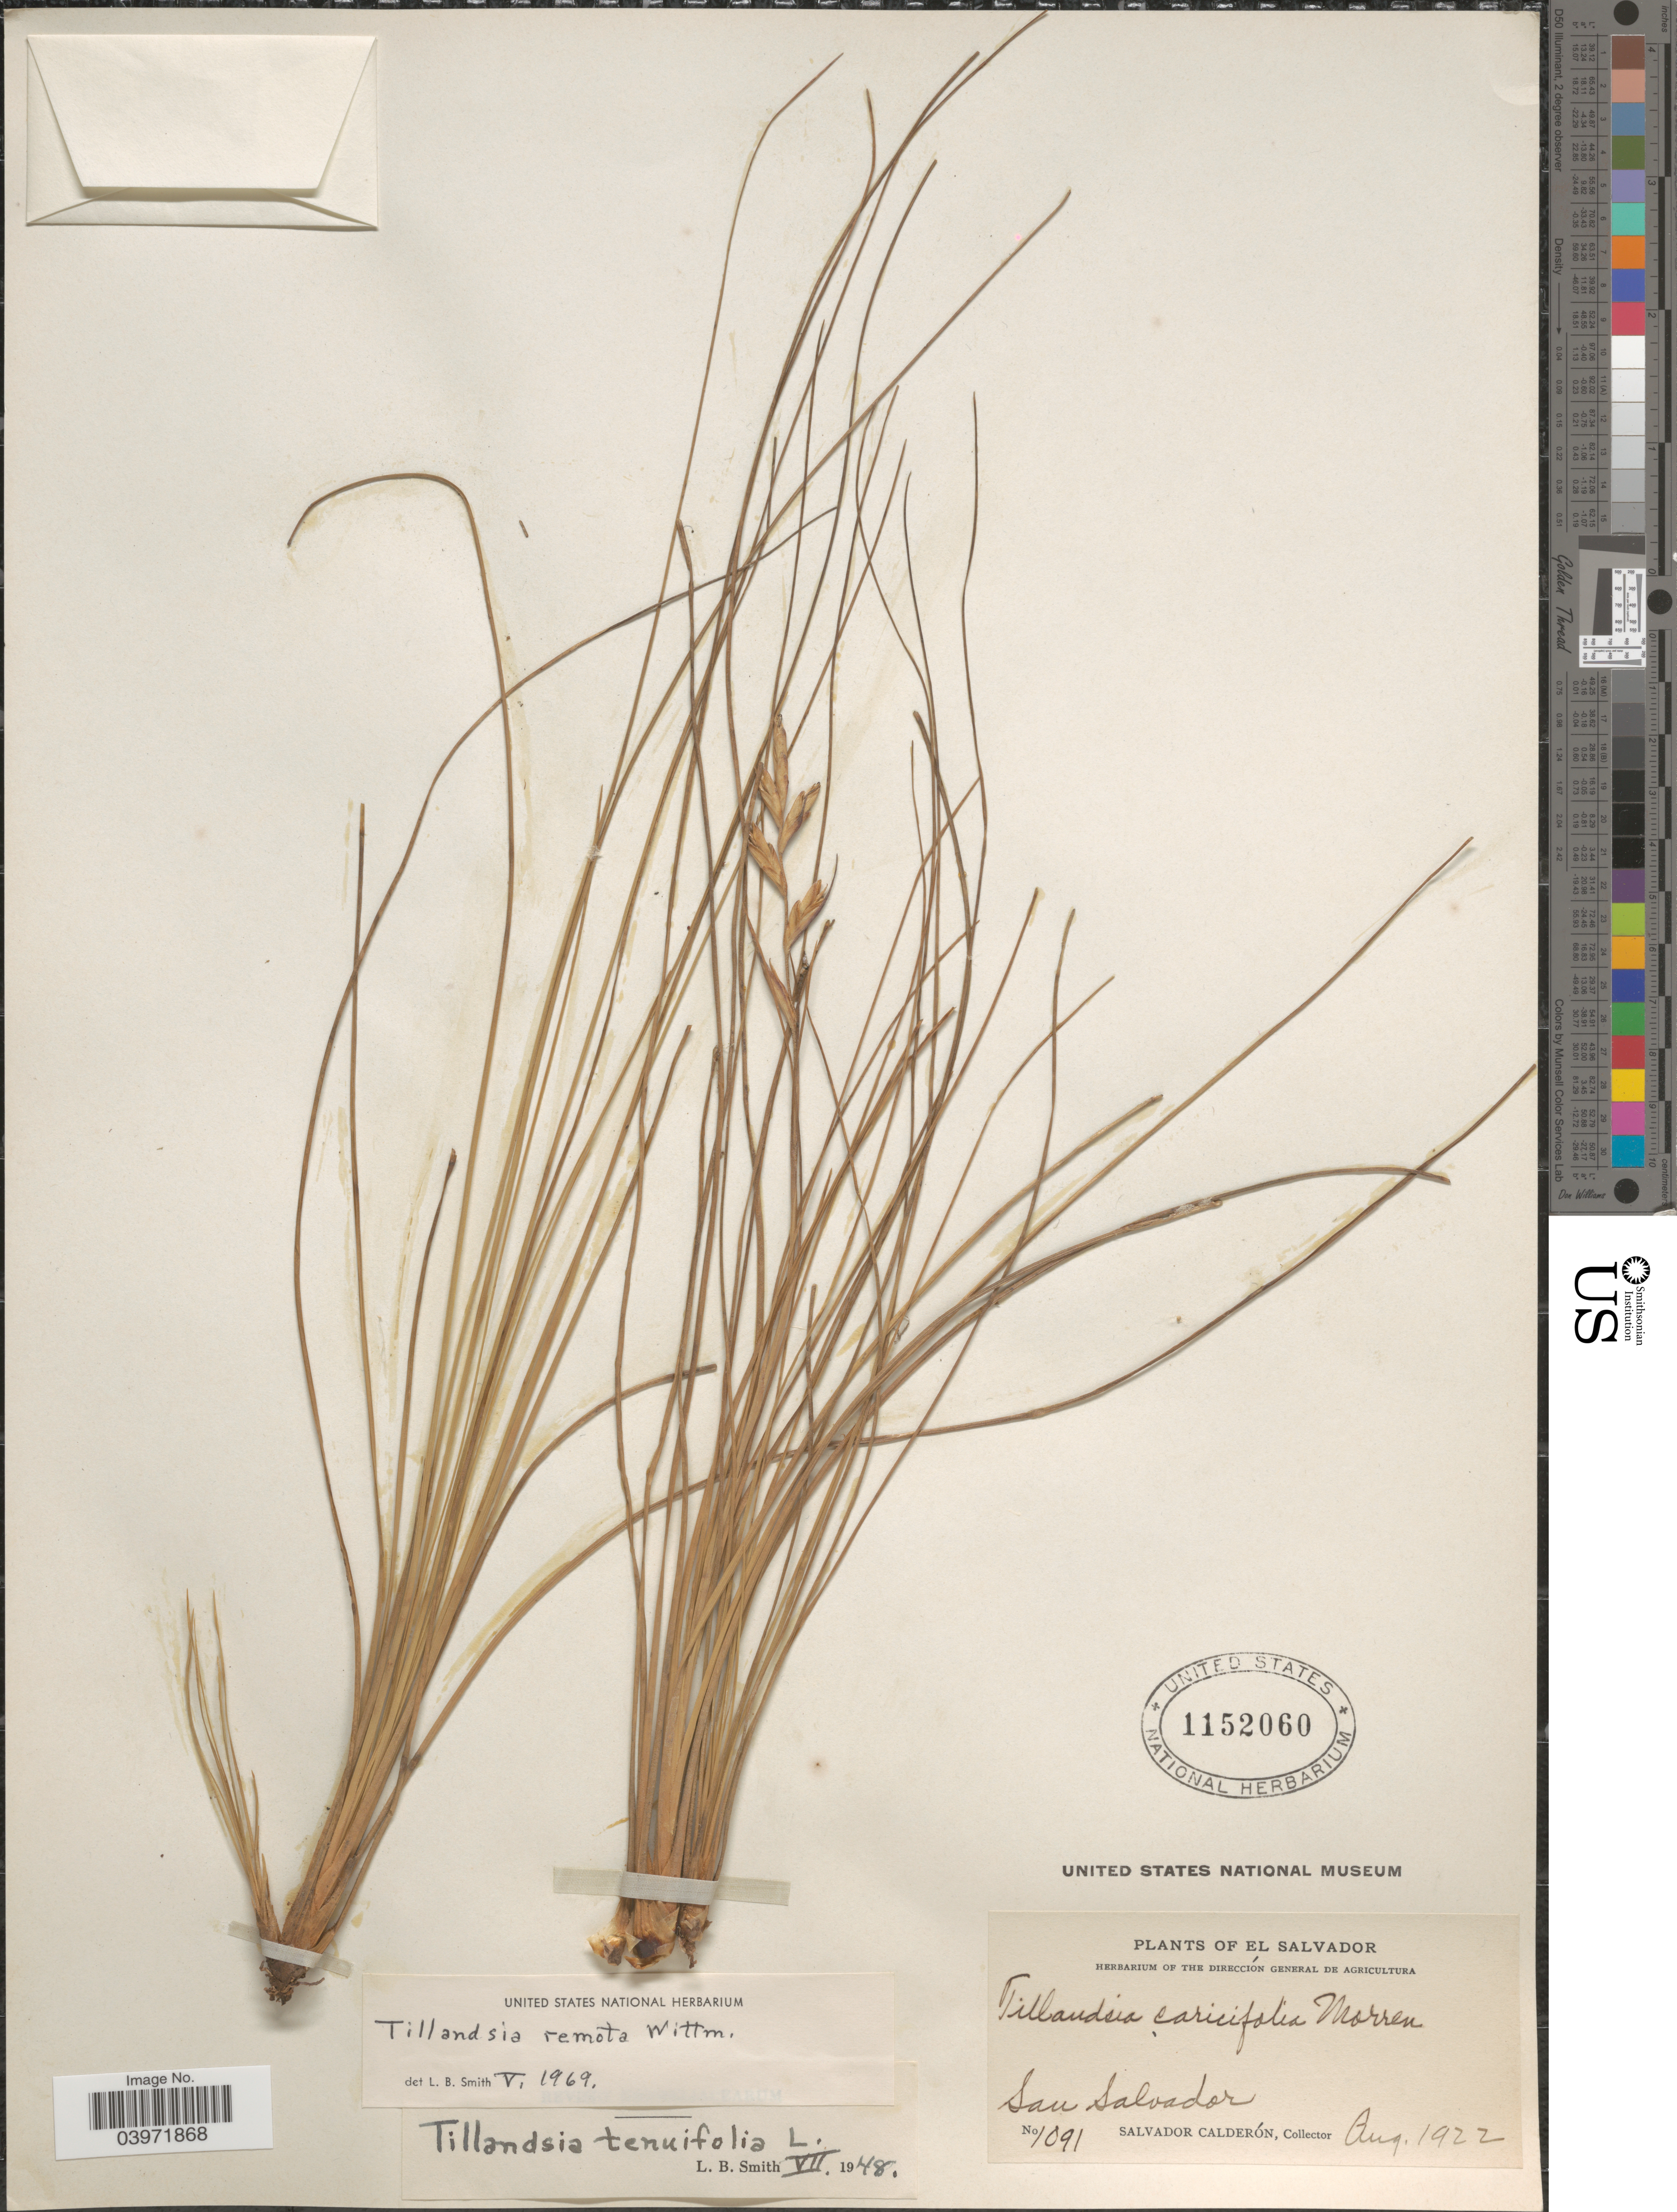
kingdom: Plantae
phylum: Tracheophyta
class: Liliopsida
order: Poales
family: Bromeliaceae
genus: Tillandsia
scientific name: Tillandsia remota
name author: Wittm.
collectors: S. Calderón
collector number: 1091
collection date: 1922-08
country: El Salvador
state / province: San Salvador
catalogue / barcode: US 1152060